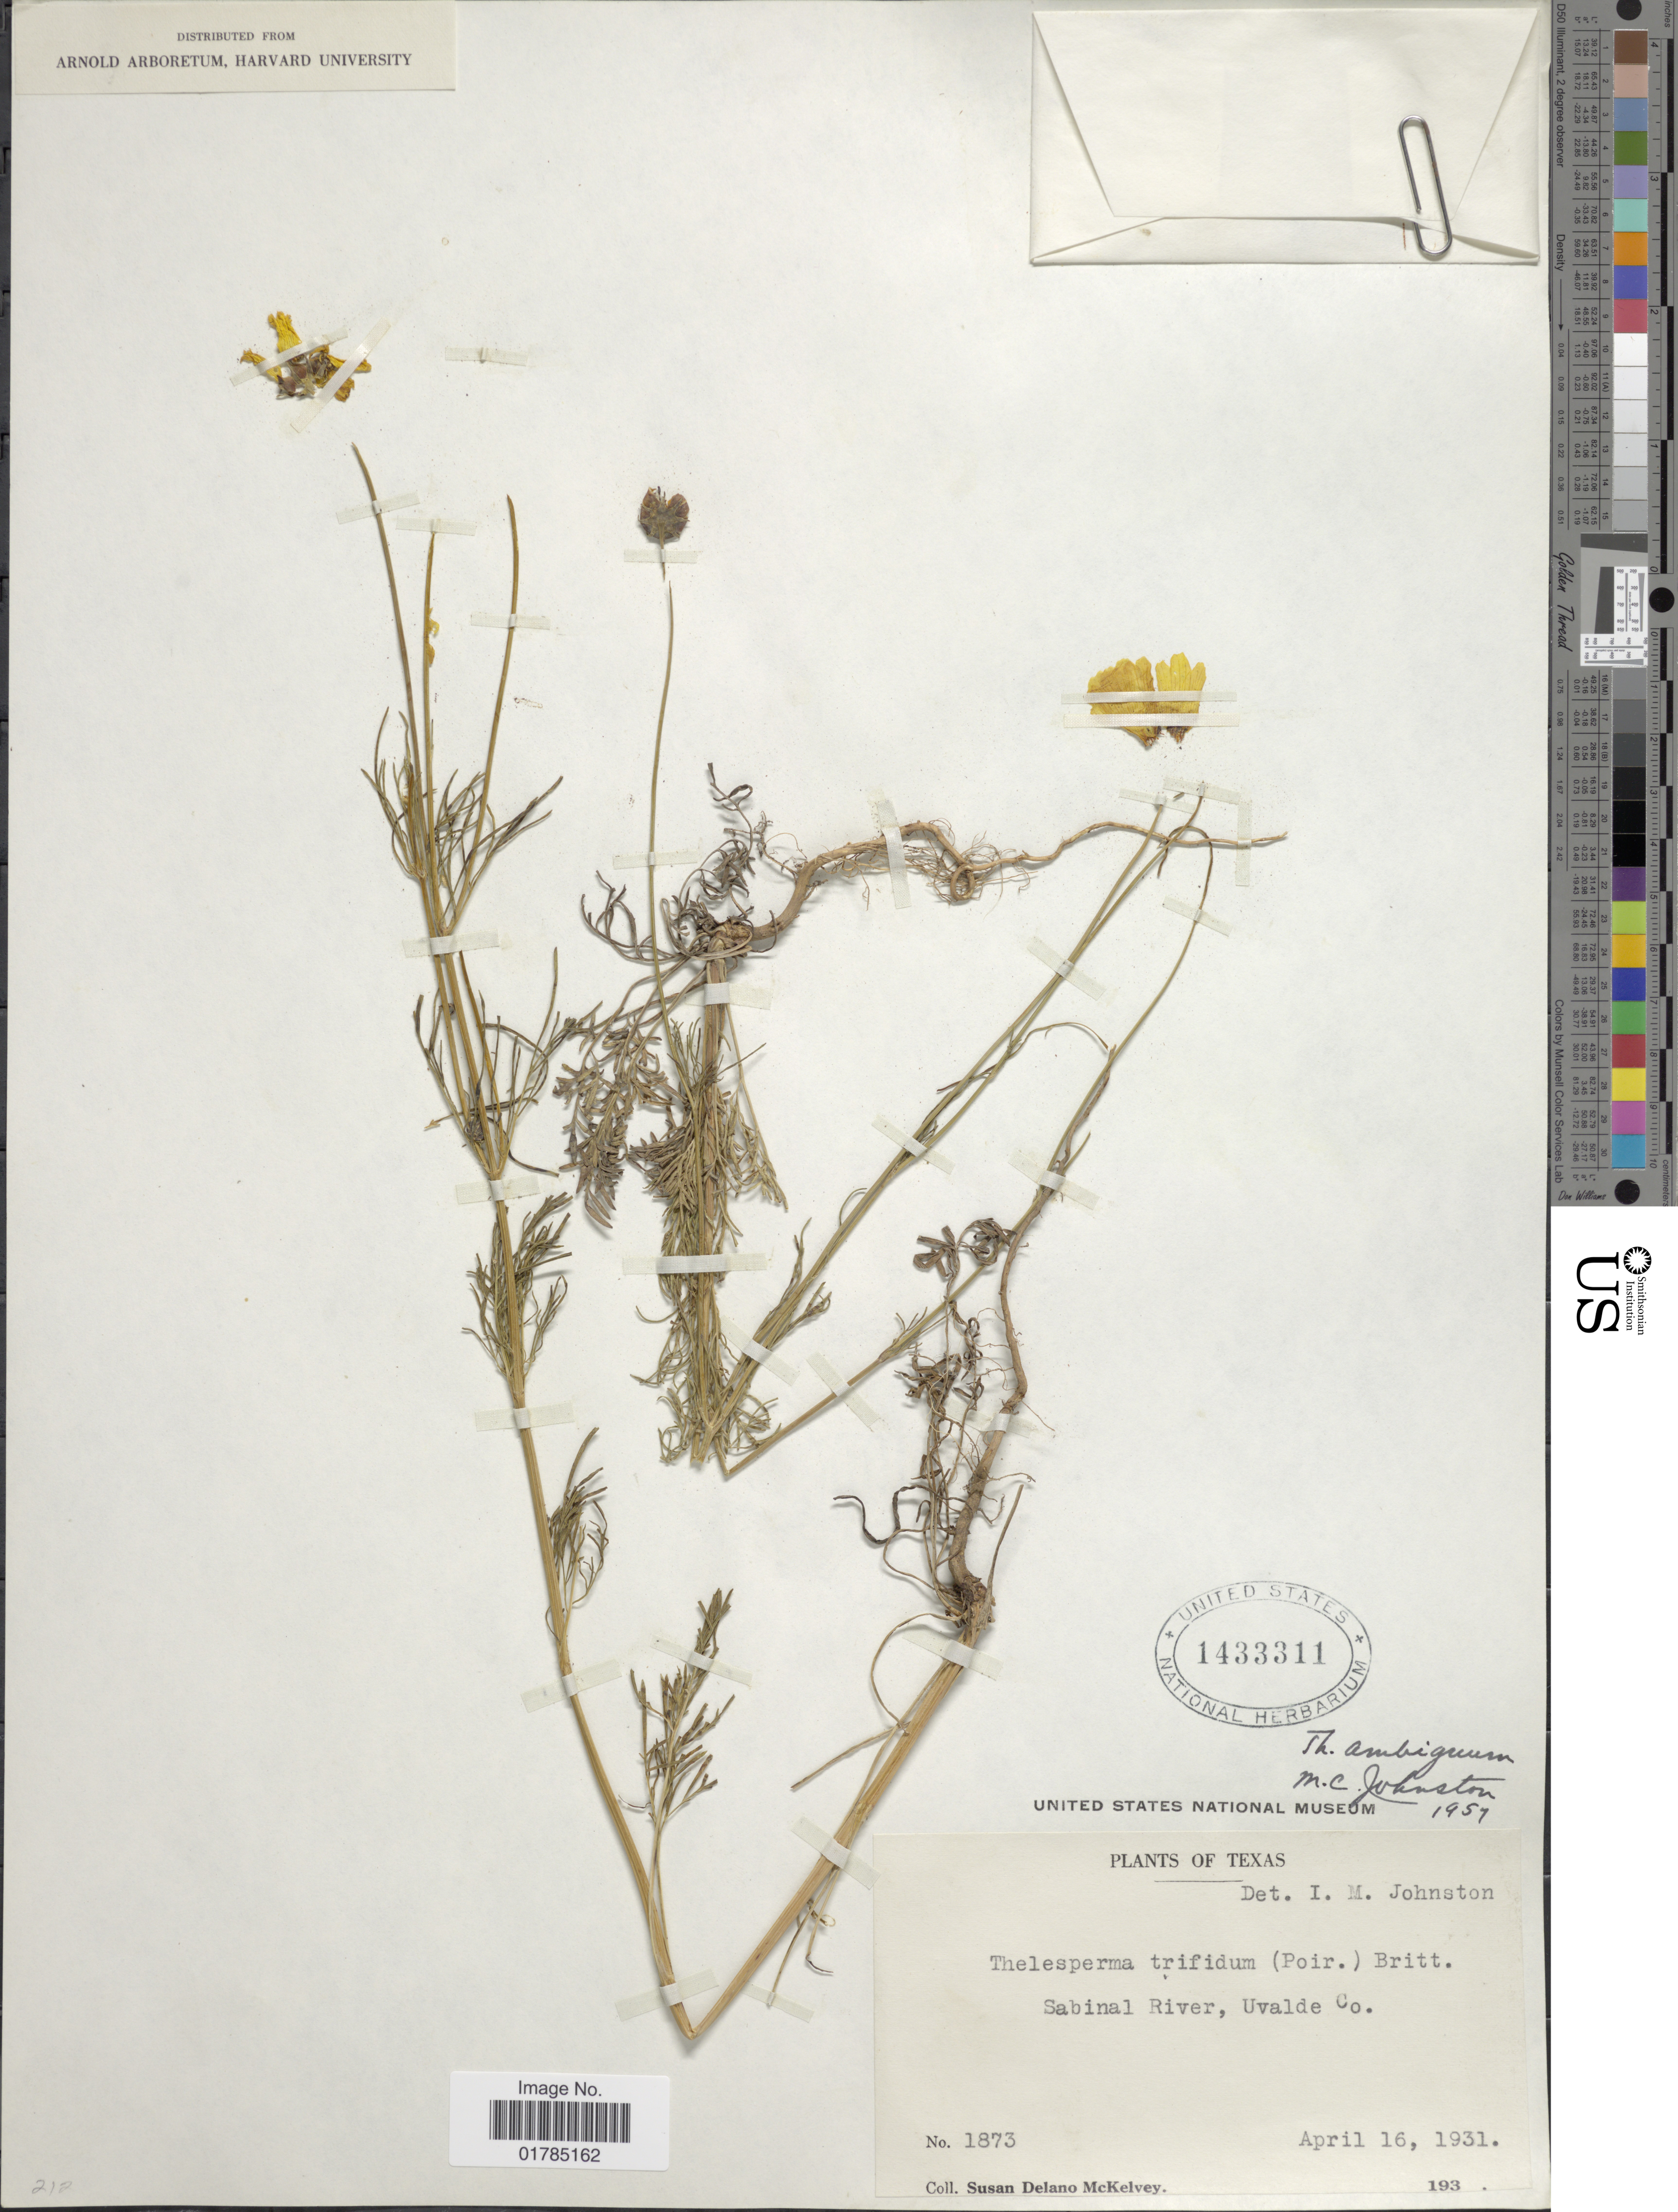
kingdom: Plantae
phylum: Tracheophyta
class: Magnoliopsida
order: Asterales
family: Asteraceae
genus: Thelesperma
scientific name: Thelesperma ambiguum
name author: A. Gray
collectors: S. A. McKelvey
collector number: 1873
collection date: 1931-04-16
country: United States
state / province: Texas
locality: Sabinal River, Uvalde Co.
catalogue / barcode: US 1433311